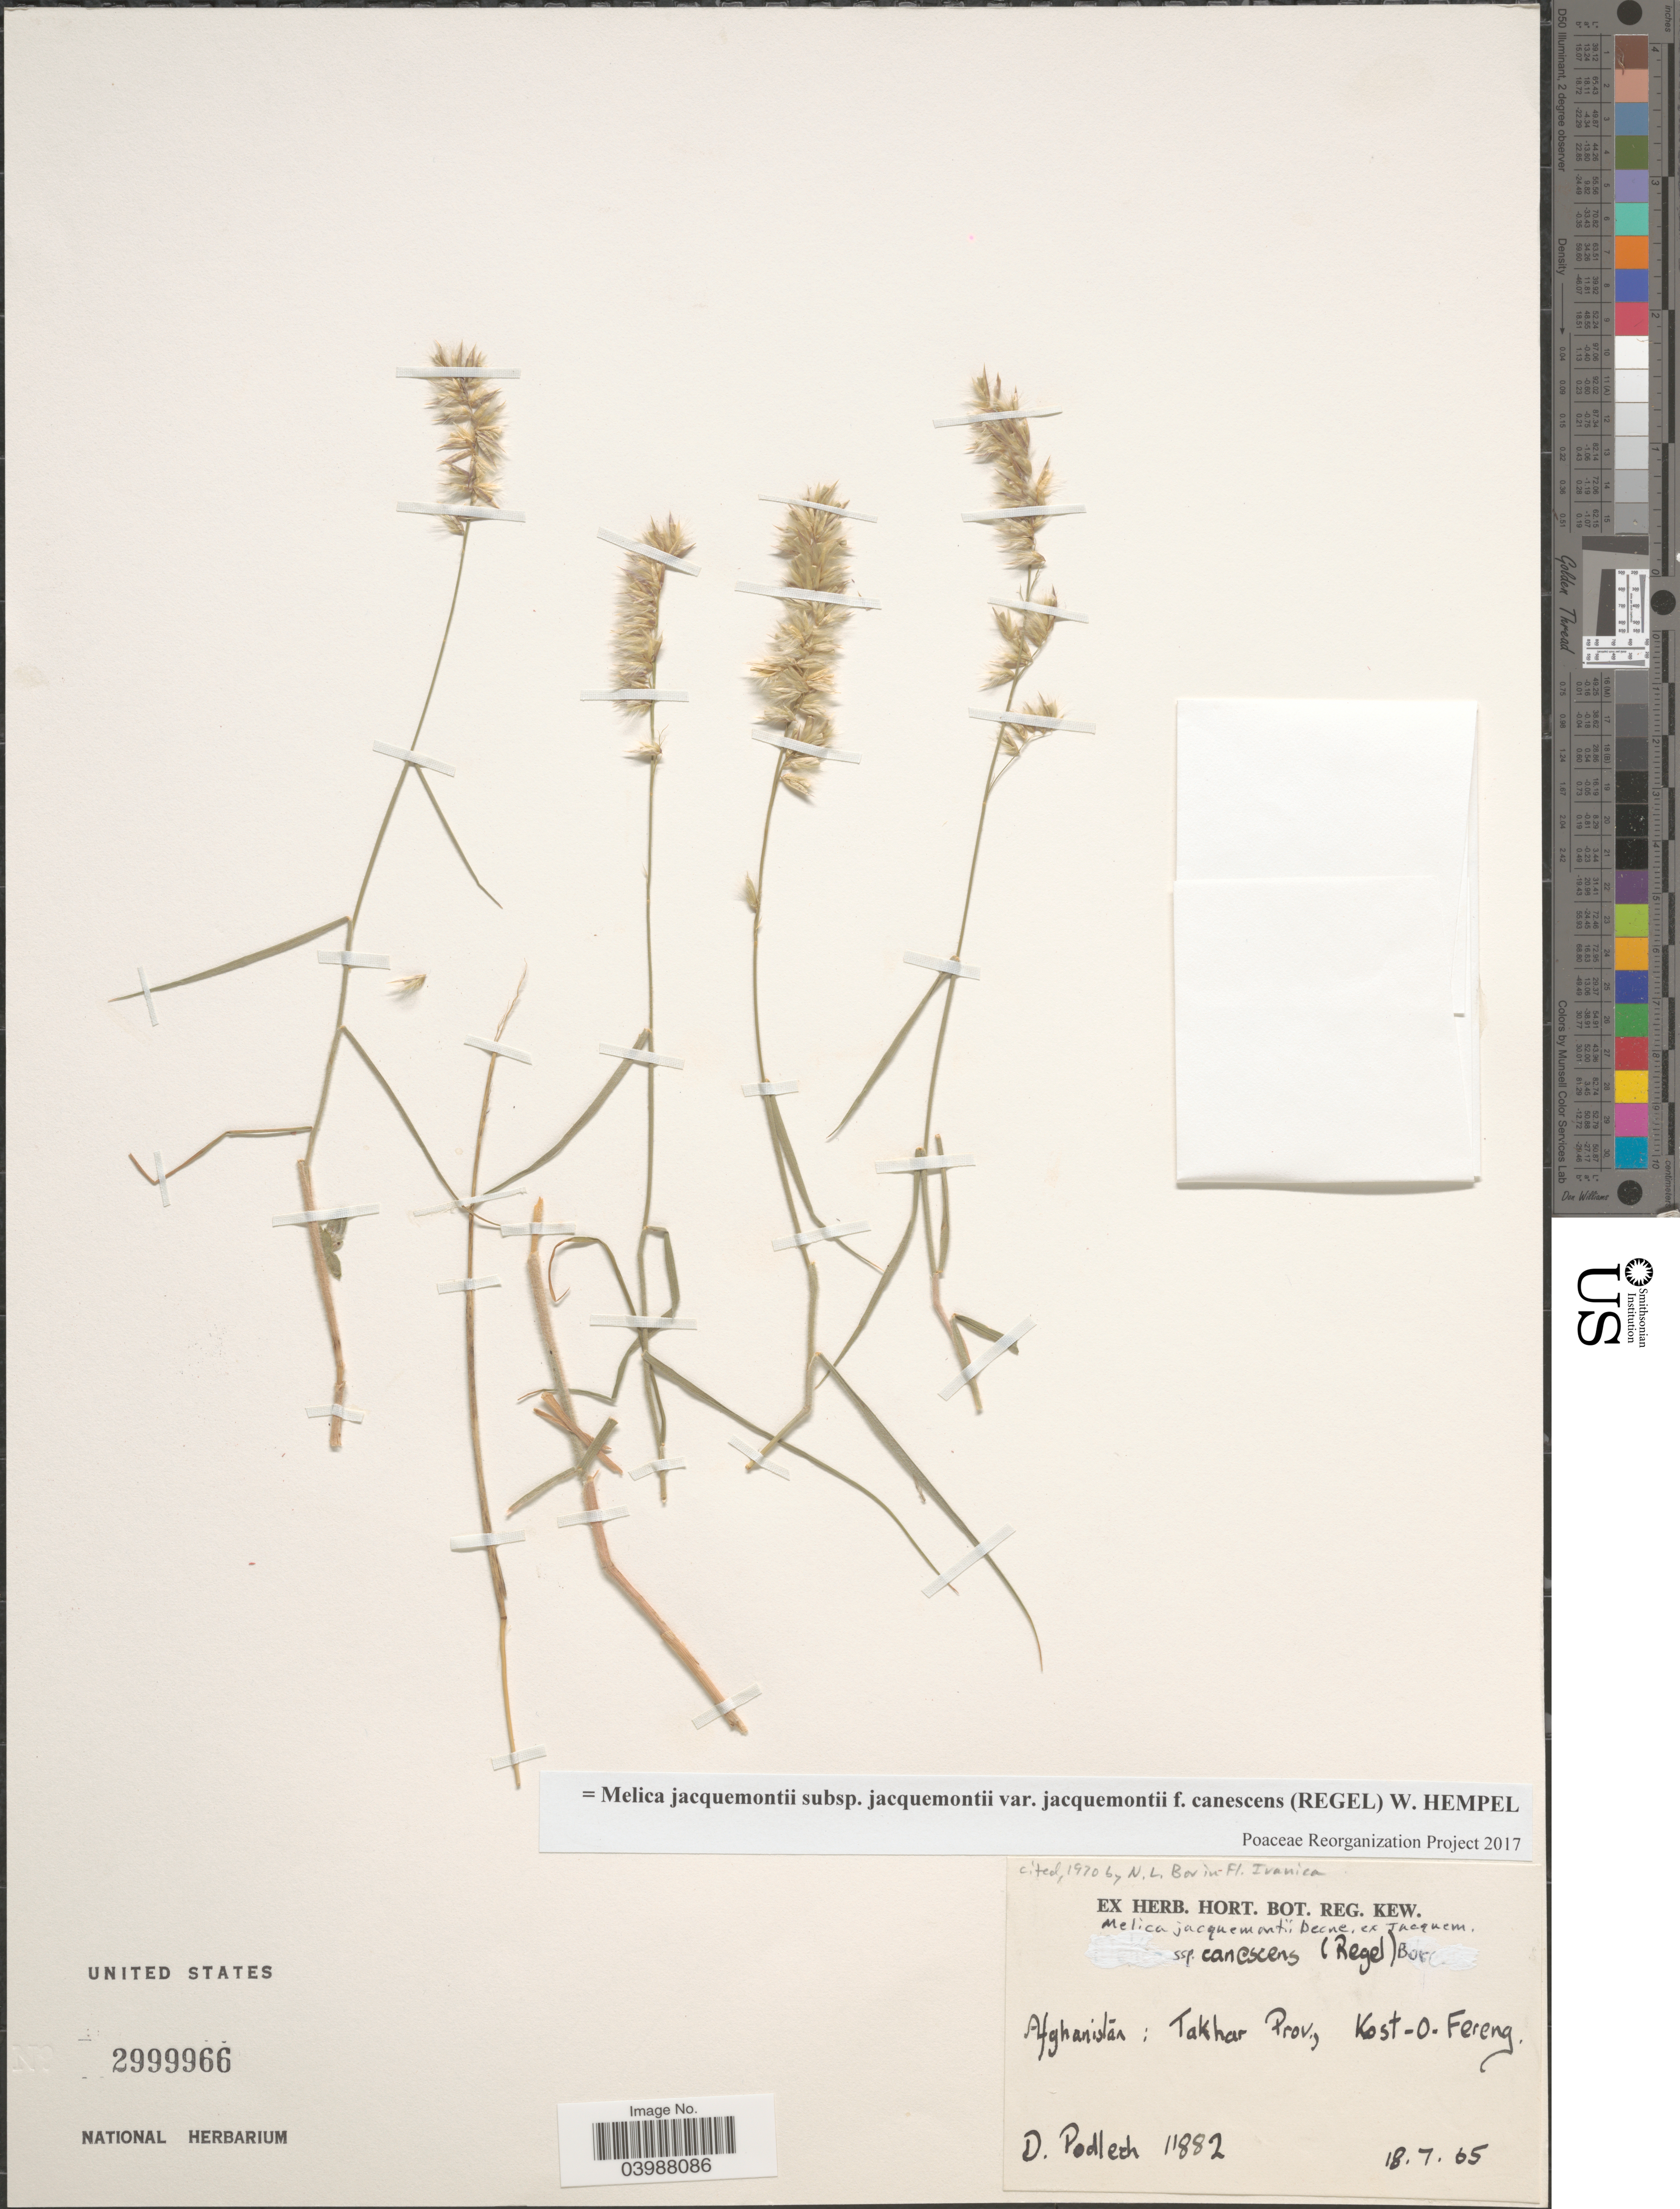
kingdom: Plantae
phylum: Tracheophyta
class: Liliopsida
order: Poales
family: Poaceae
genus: Melica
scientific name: Melica jacquemontii subsp. jacquemontii f. canescens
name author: (A. Regel) W. Hempel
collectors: D. Podlech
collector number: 11882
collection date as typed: Transcribed d/m/y: 18/7/65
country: Afghanistan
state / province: Takhar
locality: Kost-O-Fereng.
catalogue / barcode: US 2999966